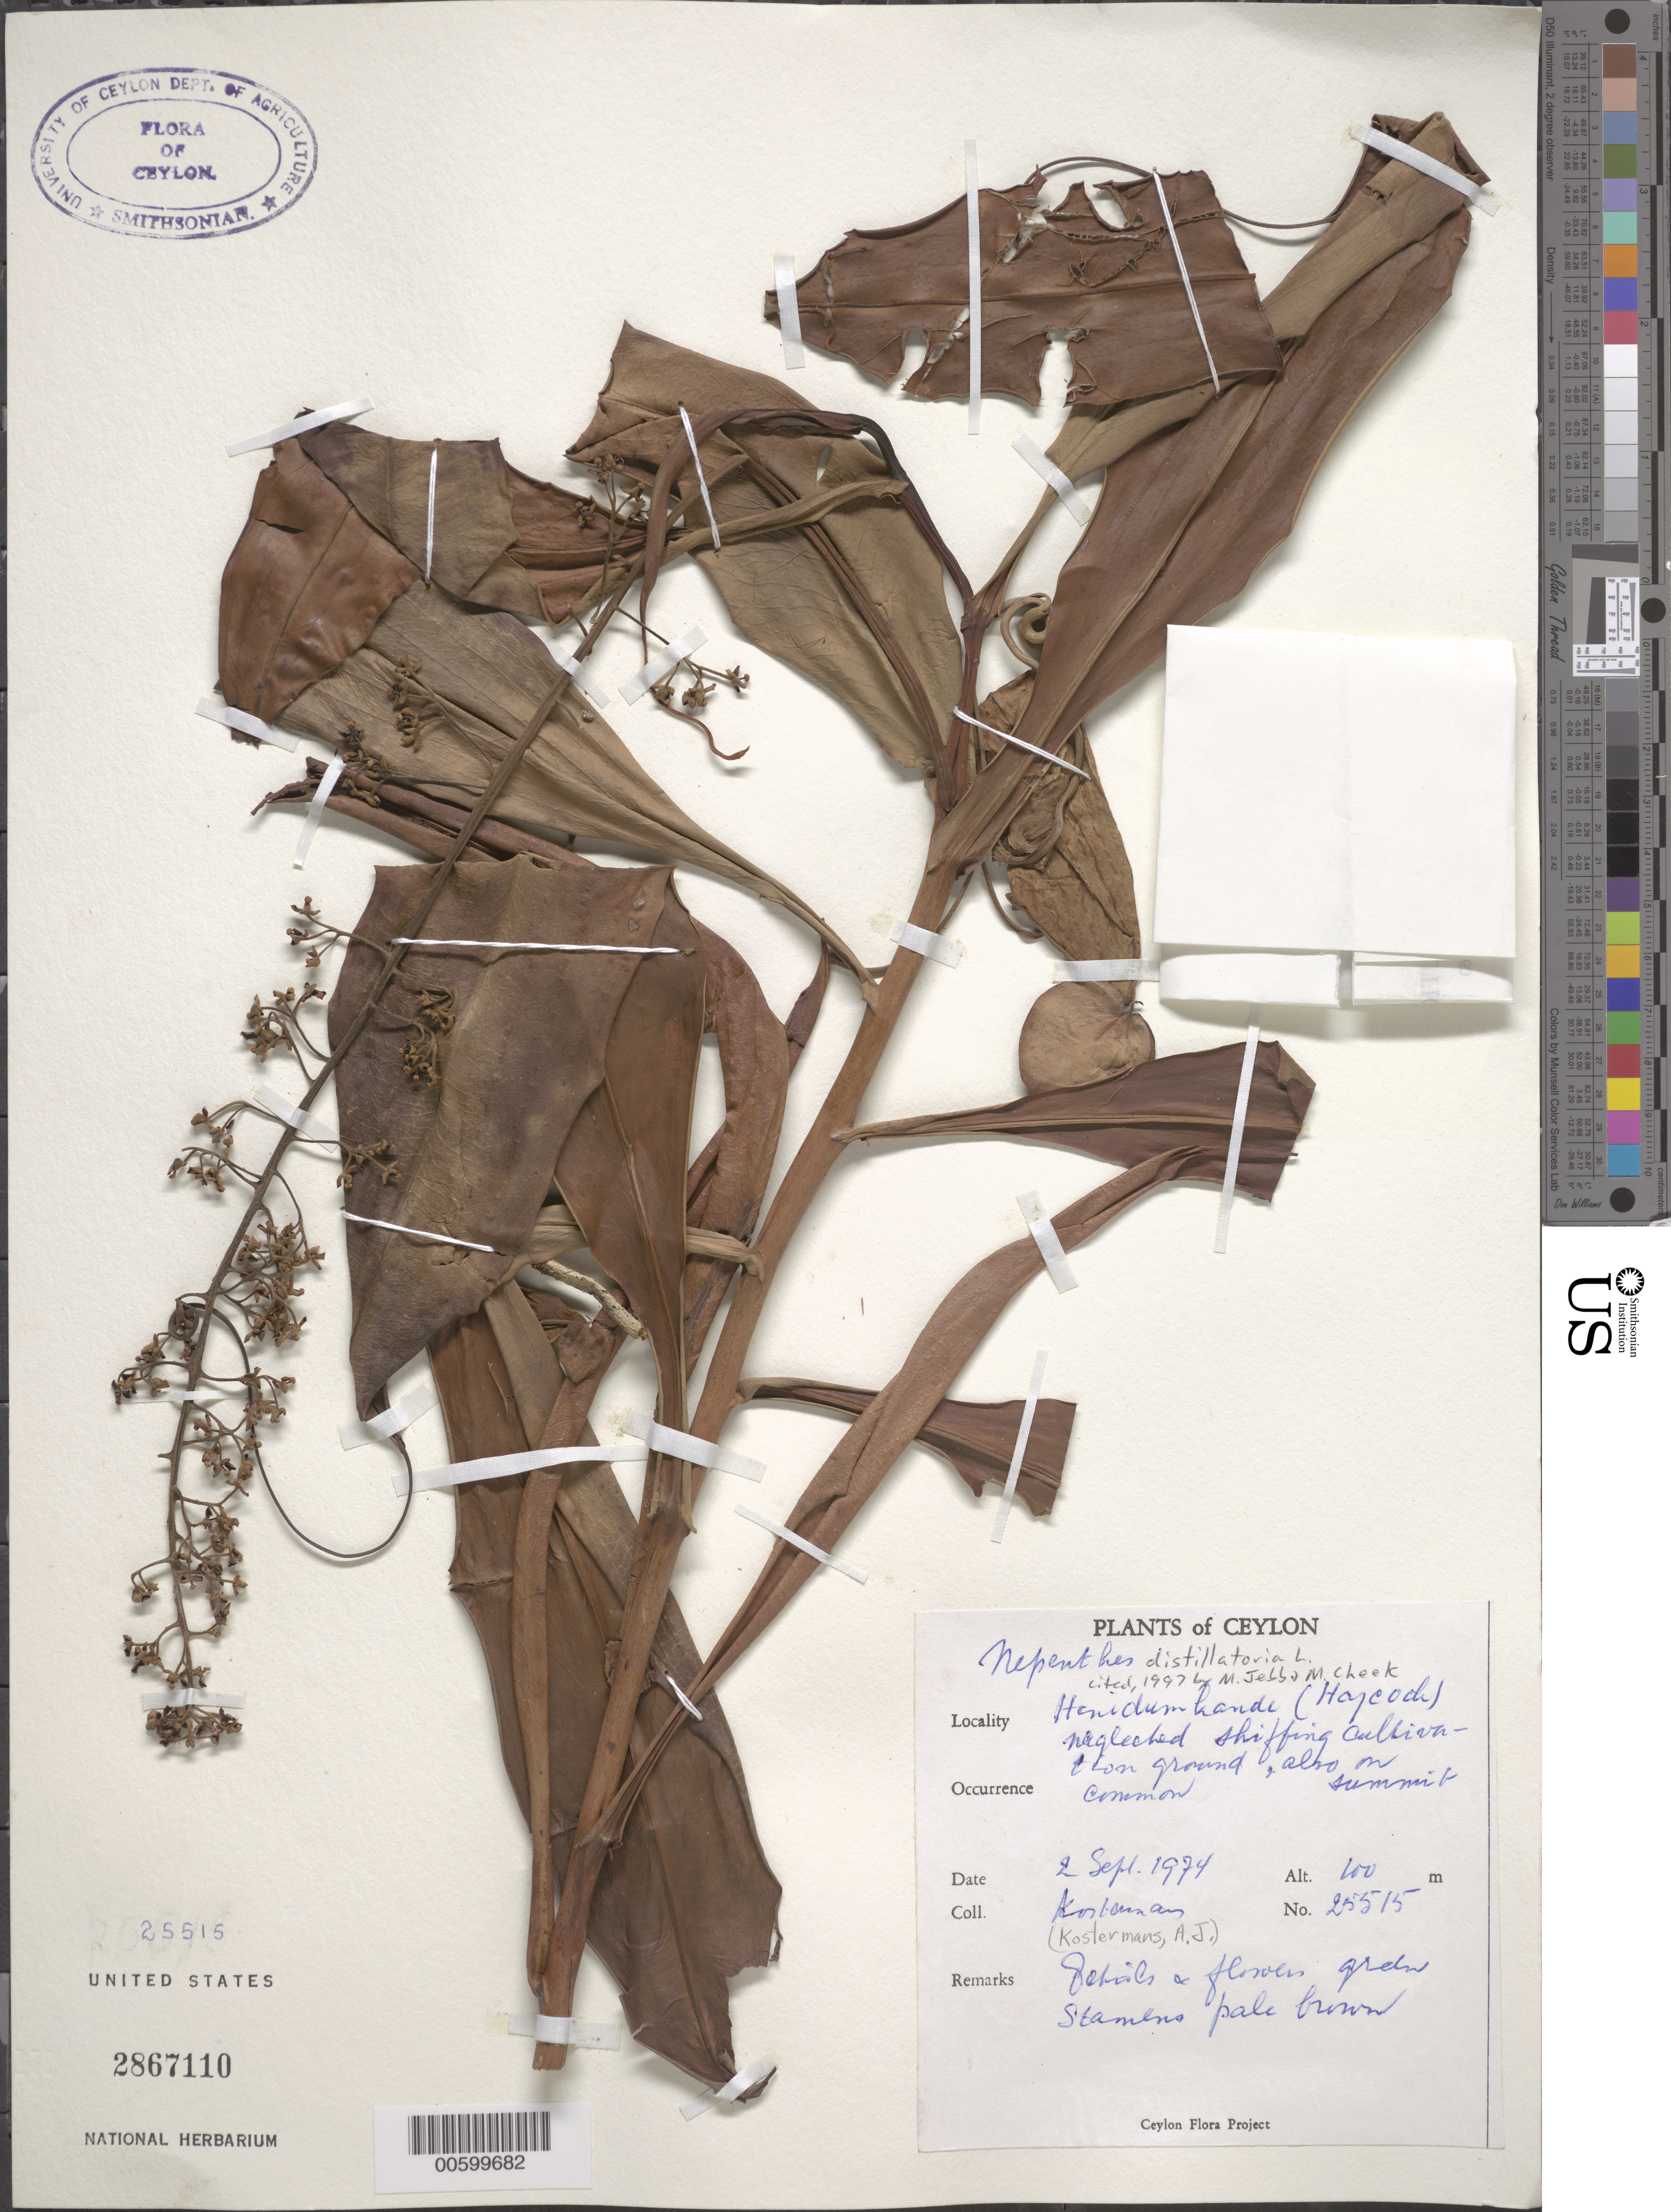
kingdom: Plantae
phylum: Tracheophyta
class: Magnoliopsida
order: Caryophyllales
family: Nepenthaceae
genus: Nepenthes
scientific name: Nepenthes distillatoria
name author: L.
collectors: A. J. G. Kostermans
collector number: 25515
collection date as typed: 02 Sep 1974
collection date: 1974-09-02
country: Sri Lanka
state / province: Southern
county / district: Galle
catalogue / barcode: US 2867110